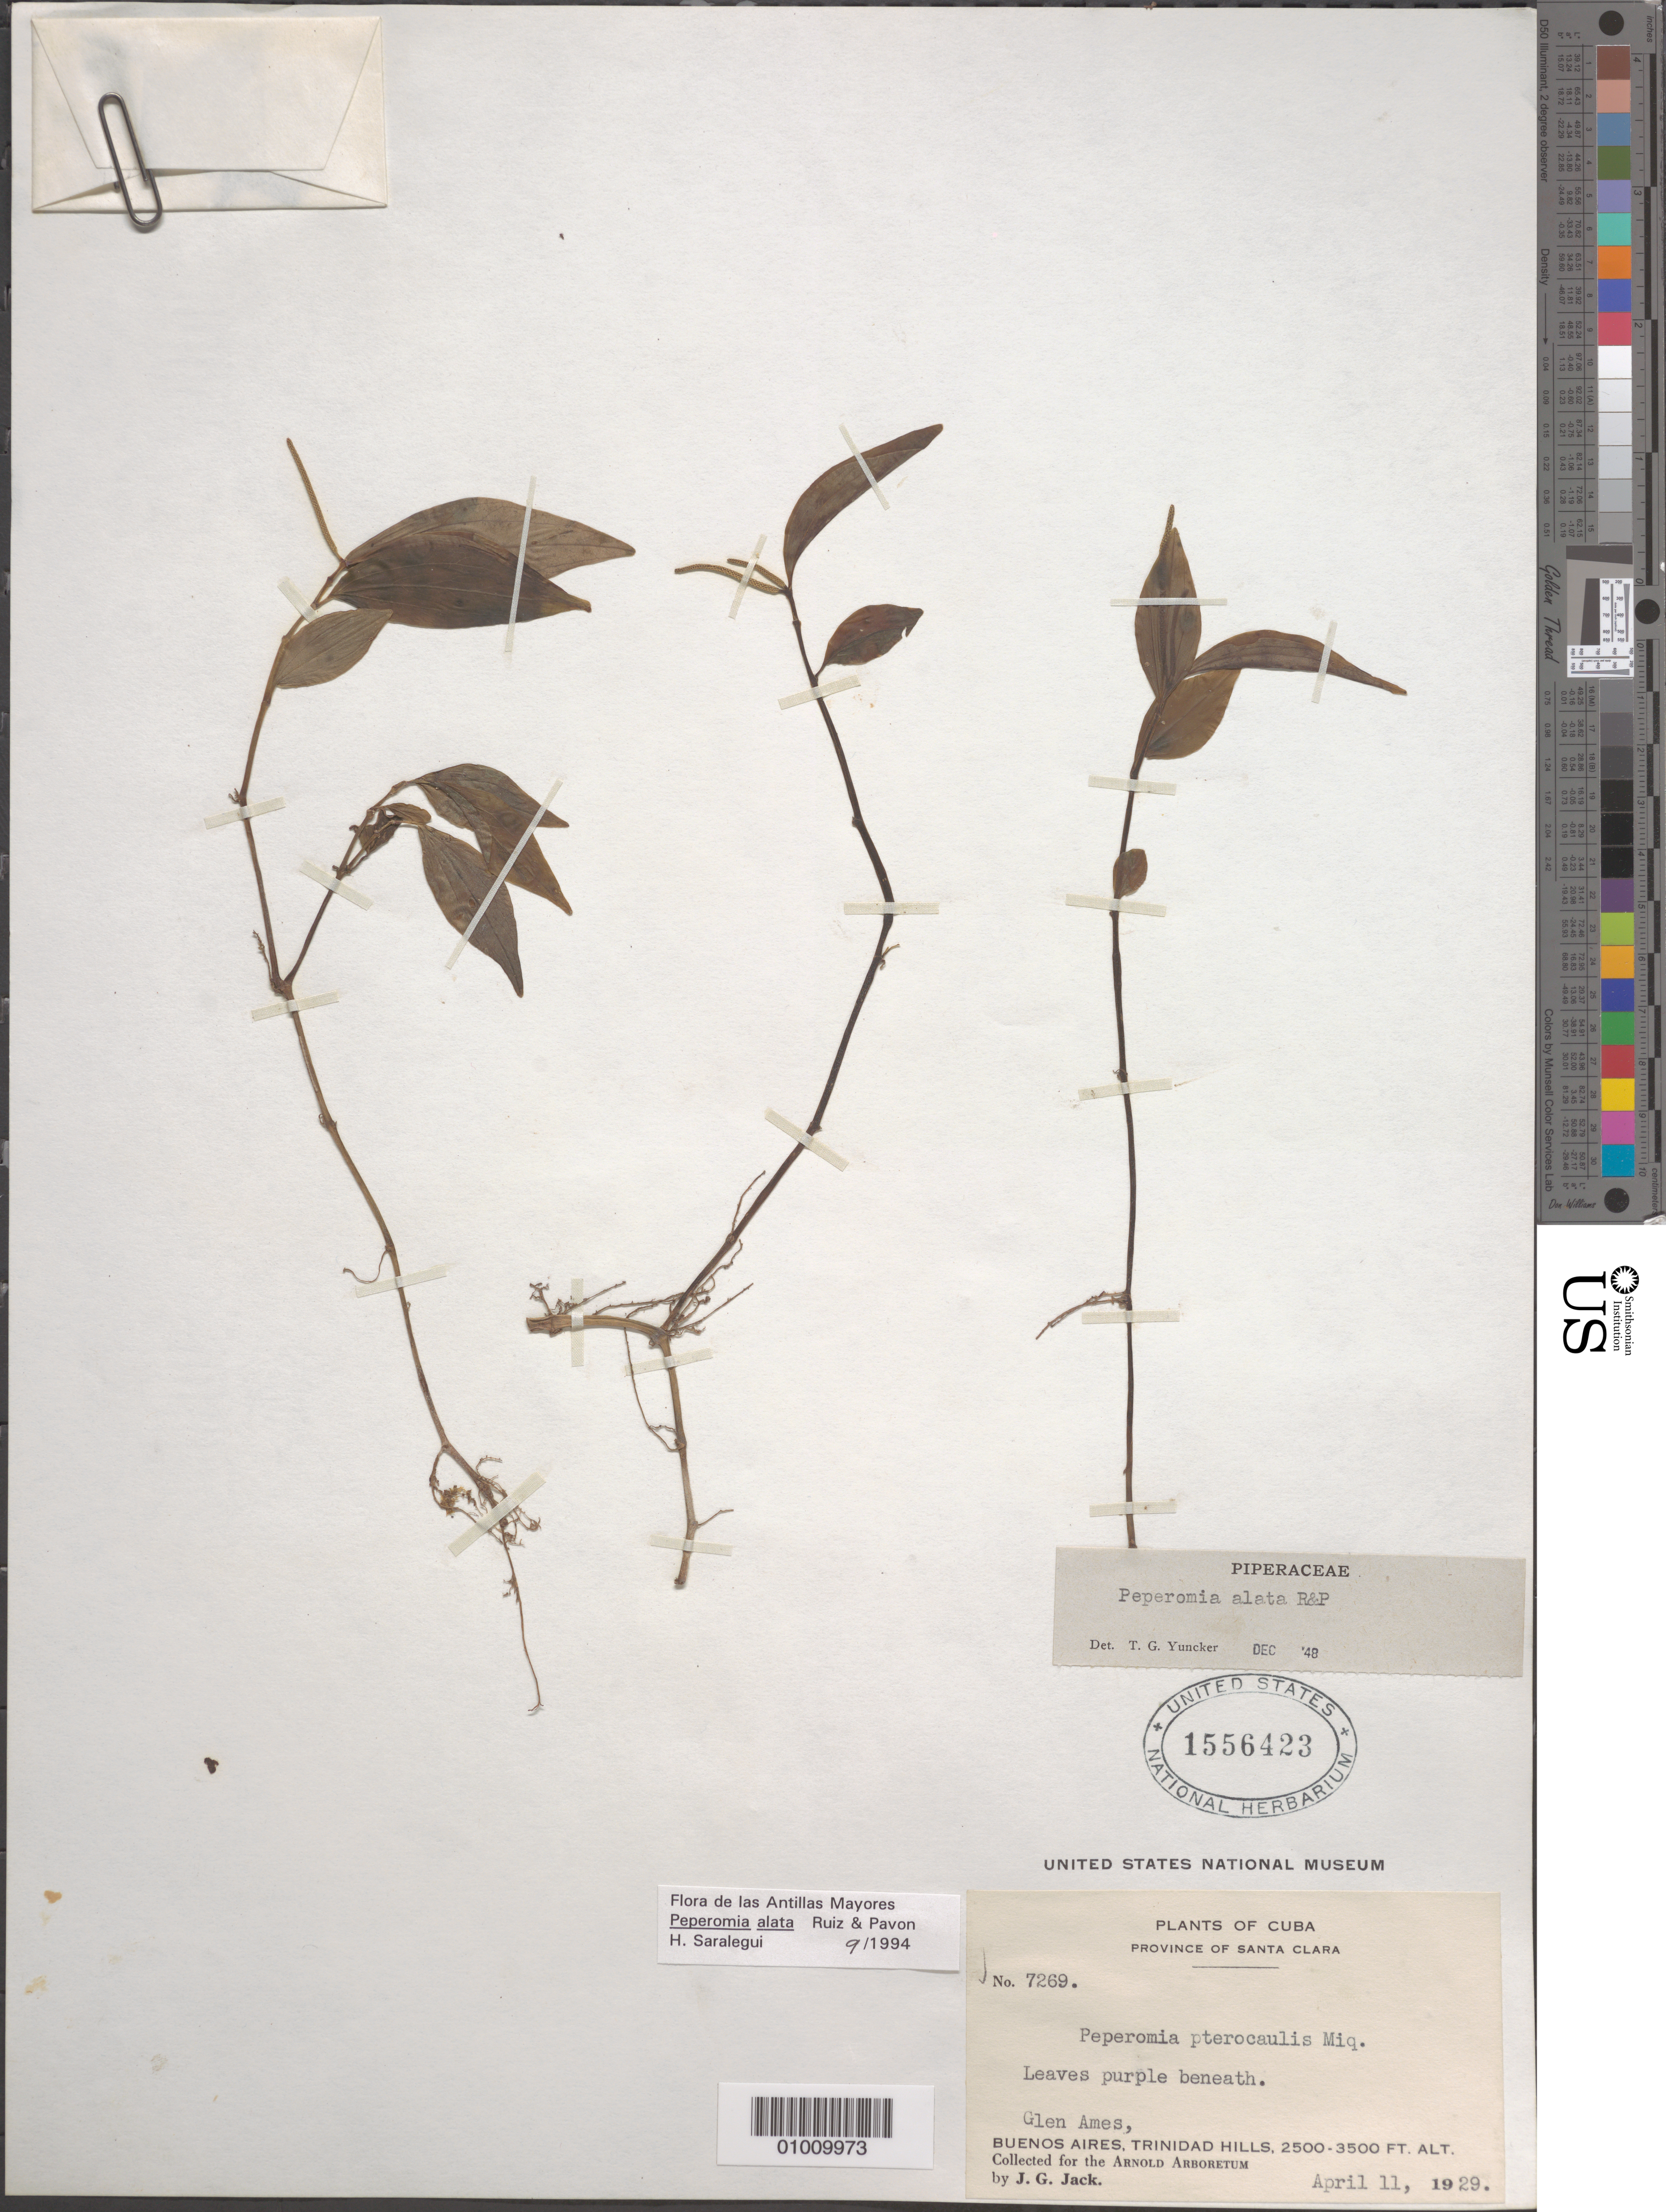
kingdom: Plantae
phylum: Tracheophyta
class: Magnoliopsida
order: Piperales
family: Piperaceae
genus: Peperomia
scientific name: Peperomia alata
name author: Ruiz & Pav.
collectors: J. G. Jack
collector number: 7269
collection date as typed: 11 Apr 1929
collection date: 1929-04-11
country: Cuba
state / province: Villa Clara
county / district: Santa Clara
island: Cuba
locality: Glen Ames, Buenos Aires, Trinidad Hills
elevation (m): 762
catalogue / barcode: US 1556423